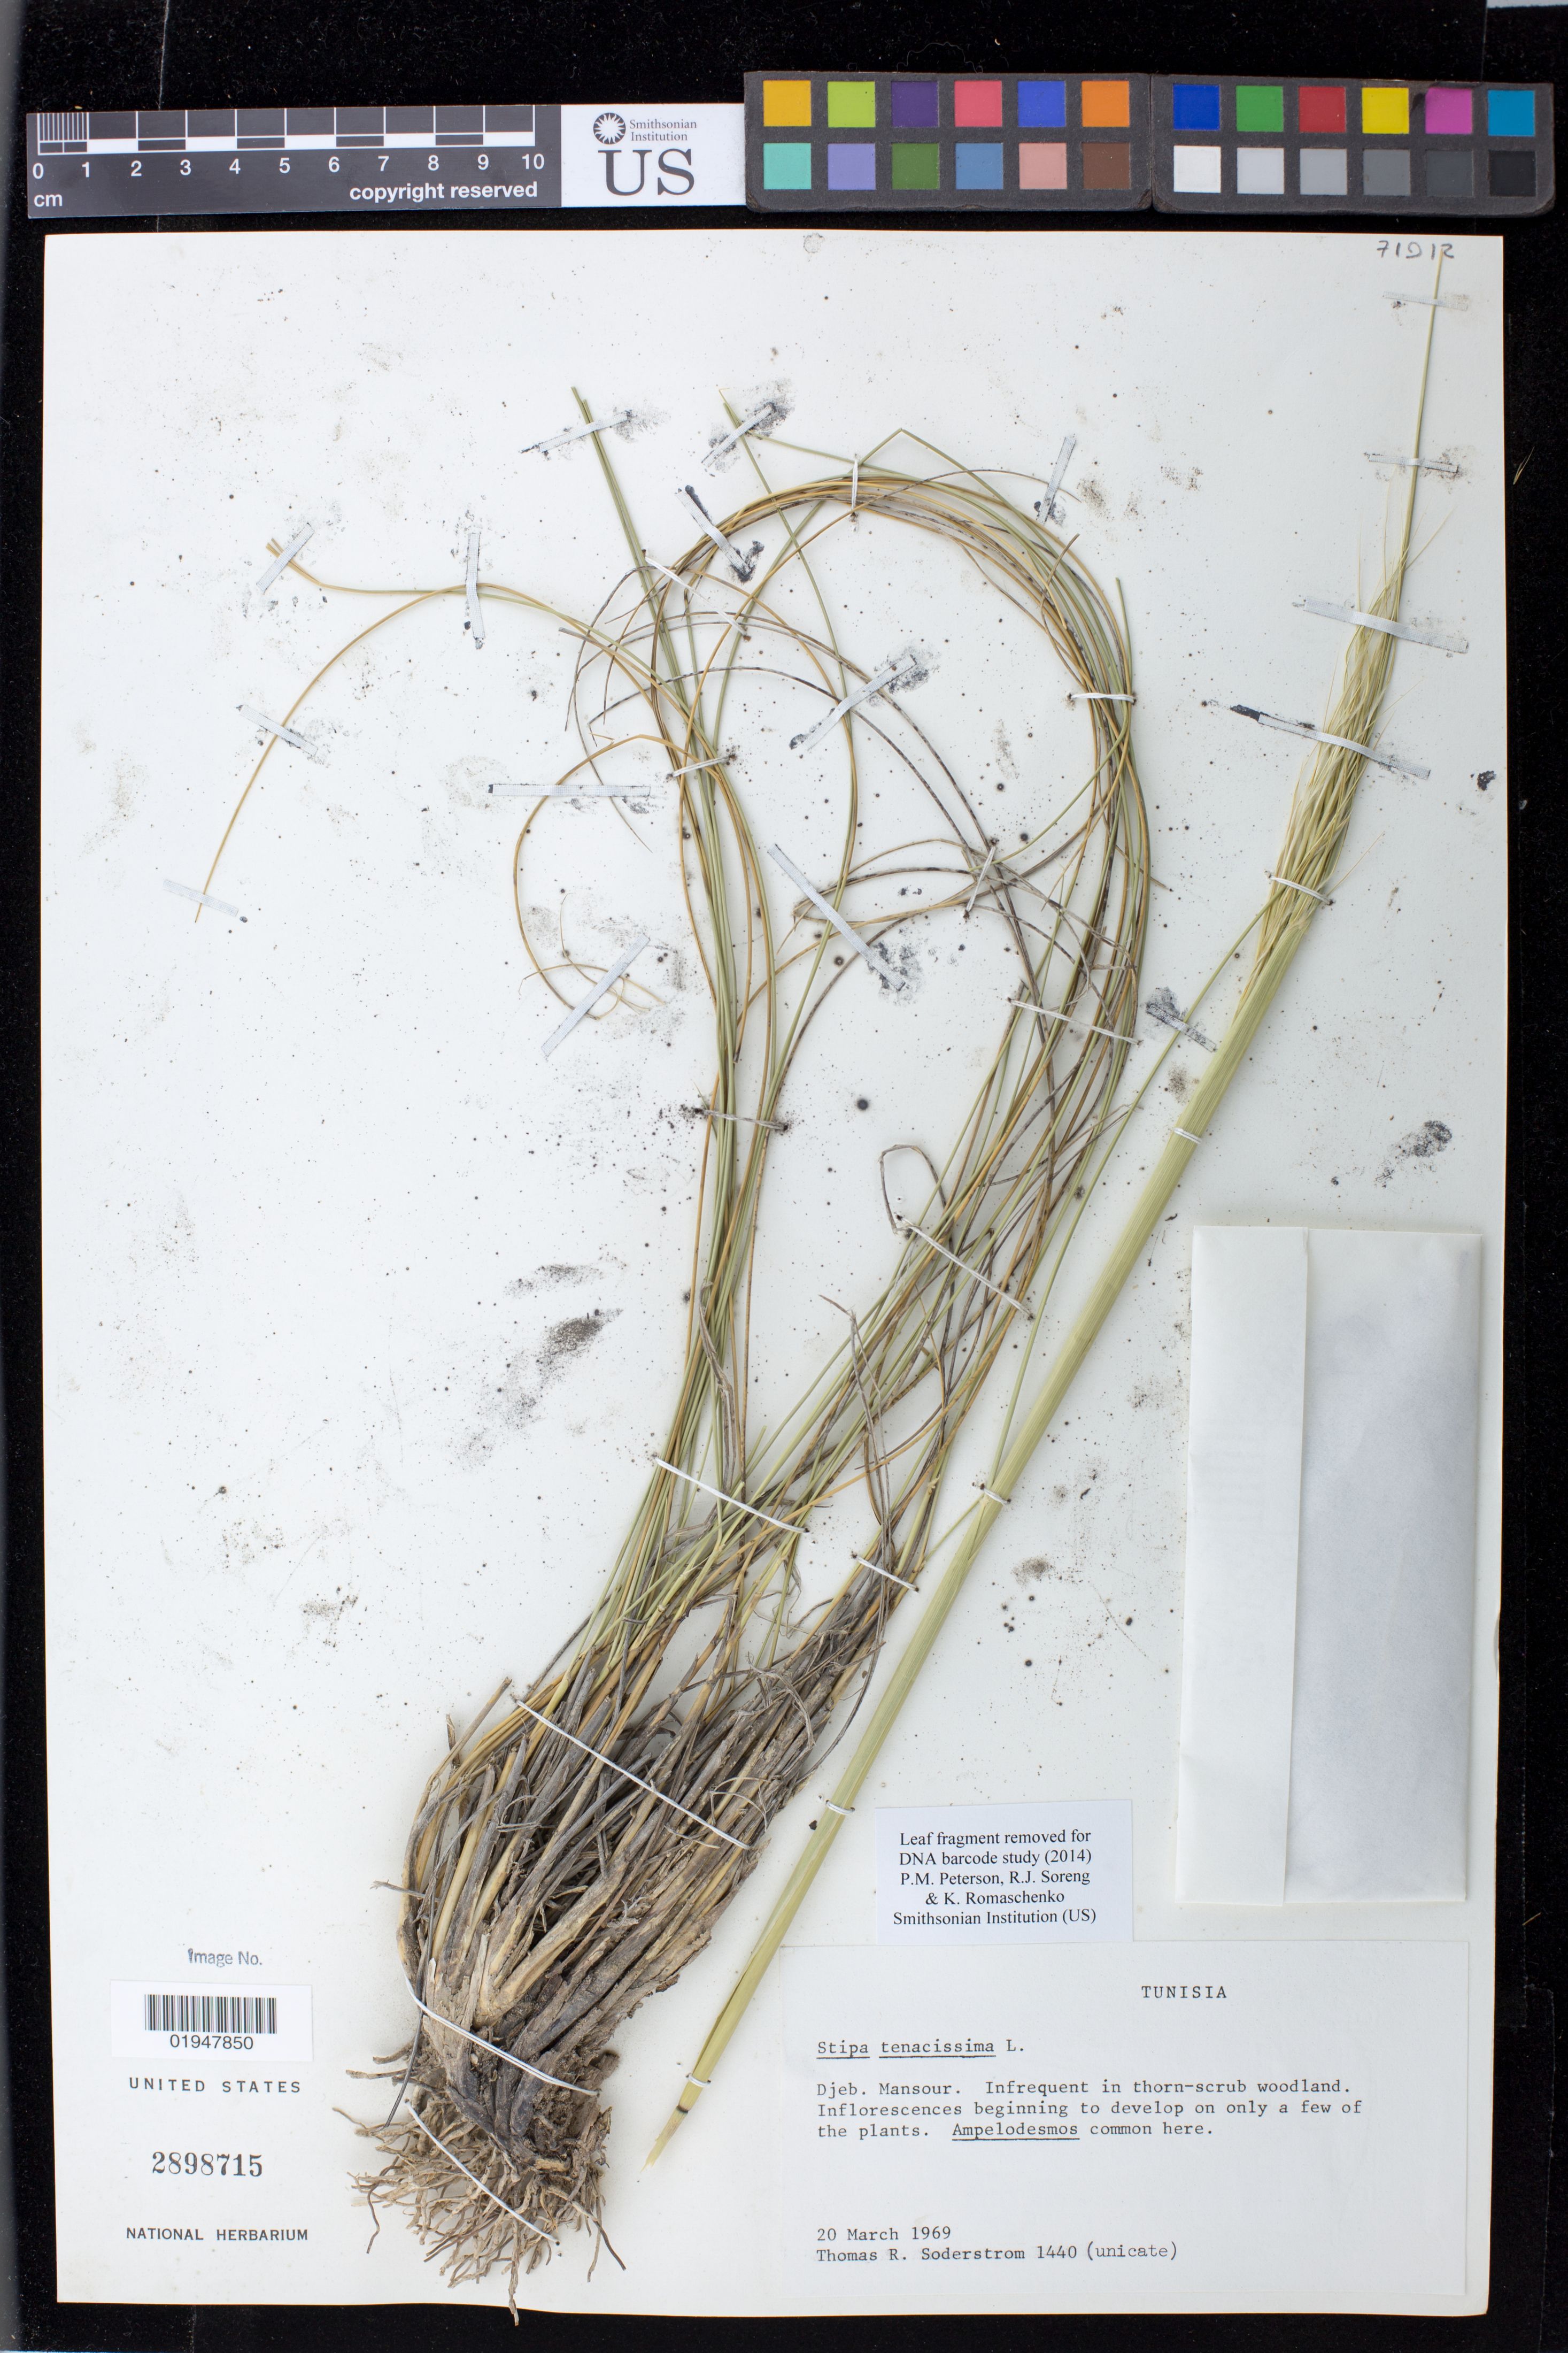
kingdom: Plantae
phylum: Tracheophyta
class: Liliopsida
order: Poales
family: Poaceae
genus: Stipa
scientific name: Stipa tenuissima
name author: Trin.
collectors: T. R. Soderstrom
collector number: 1440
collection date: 1969-03-20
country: Tunisia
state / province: Zaghouan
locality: Djeb.[Djebel] Mansour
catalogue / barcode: US 2898715